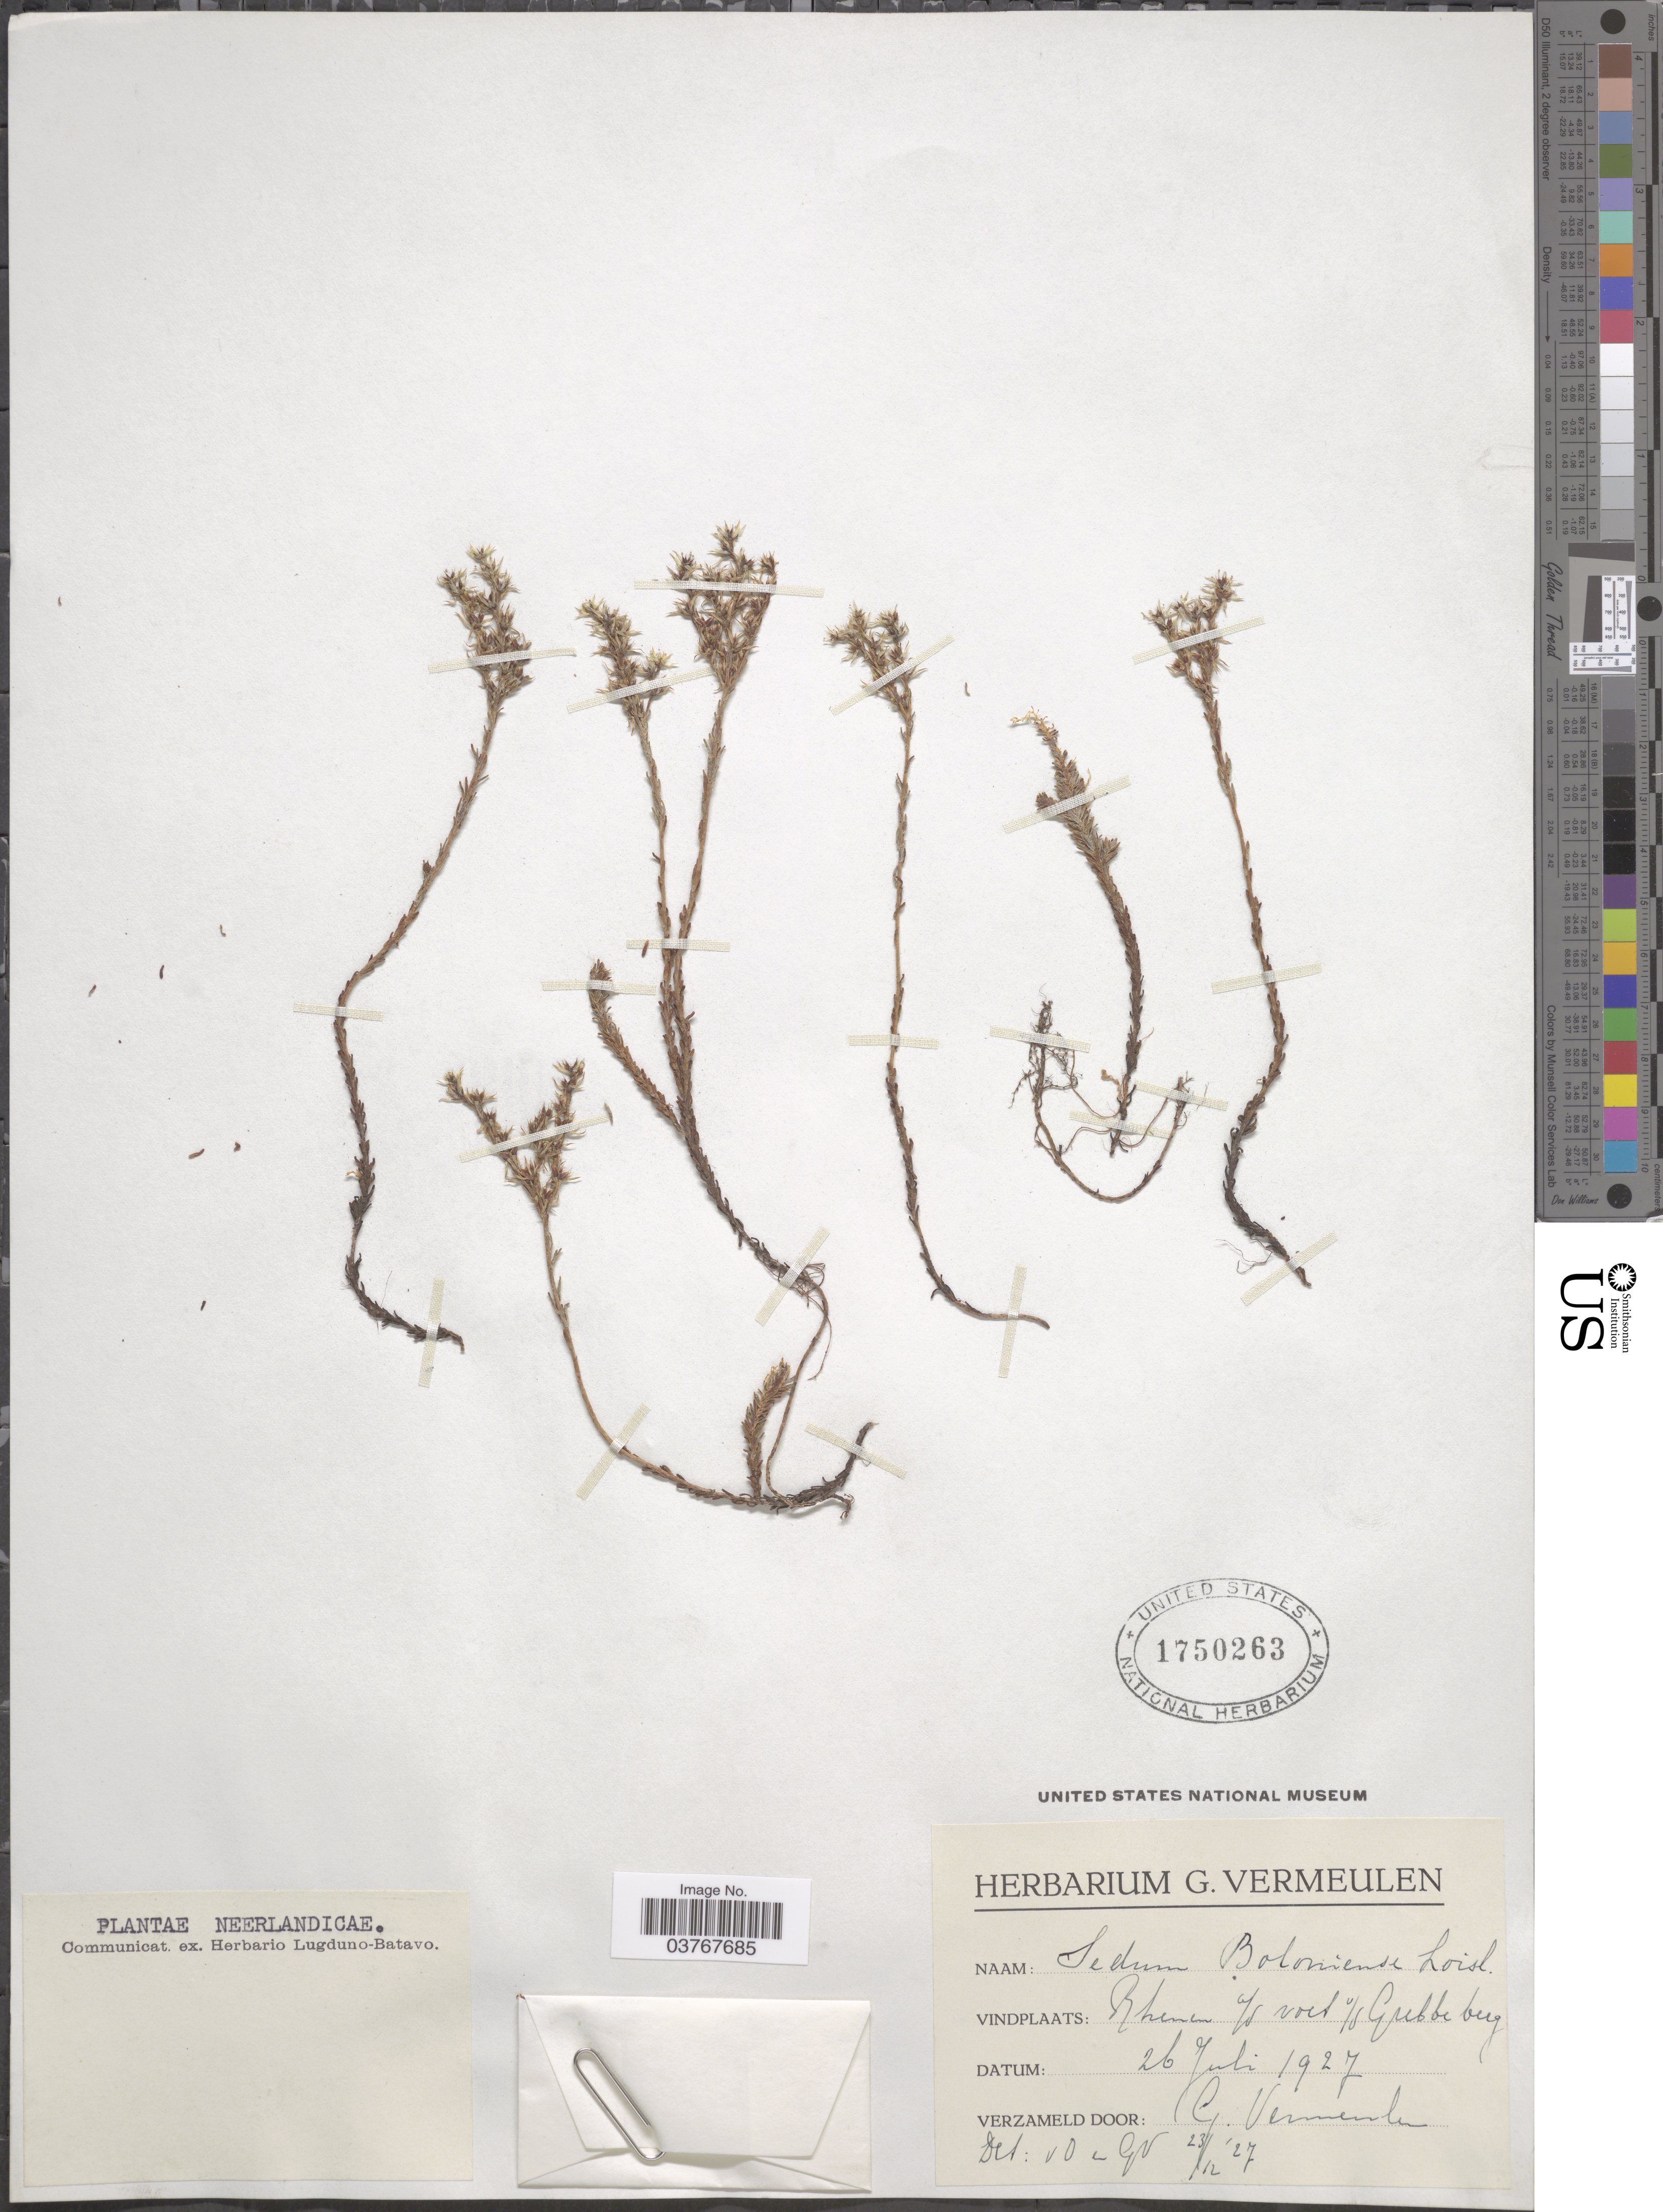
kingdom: Plantae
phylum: Tracheophyta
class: Magnoliopsida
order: Saxifragales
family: Crassulaceae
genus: Sedum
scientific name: Sedum boloniense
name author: Loisel.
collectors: G. Vermeulen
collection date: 1927-07-26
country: Netherlands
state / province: Utrecht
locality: Rhenen a/d voet v/d Grebbeberg.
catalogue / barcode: US 1750263